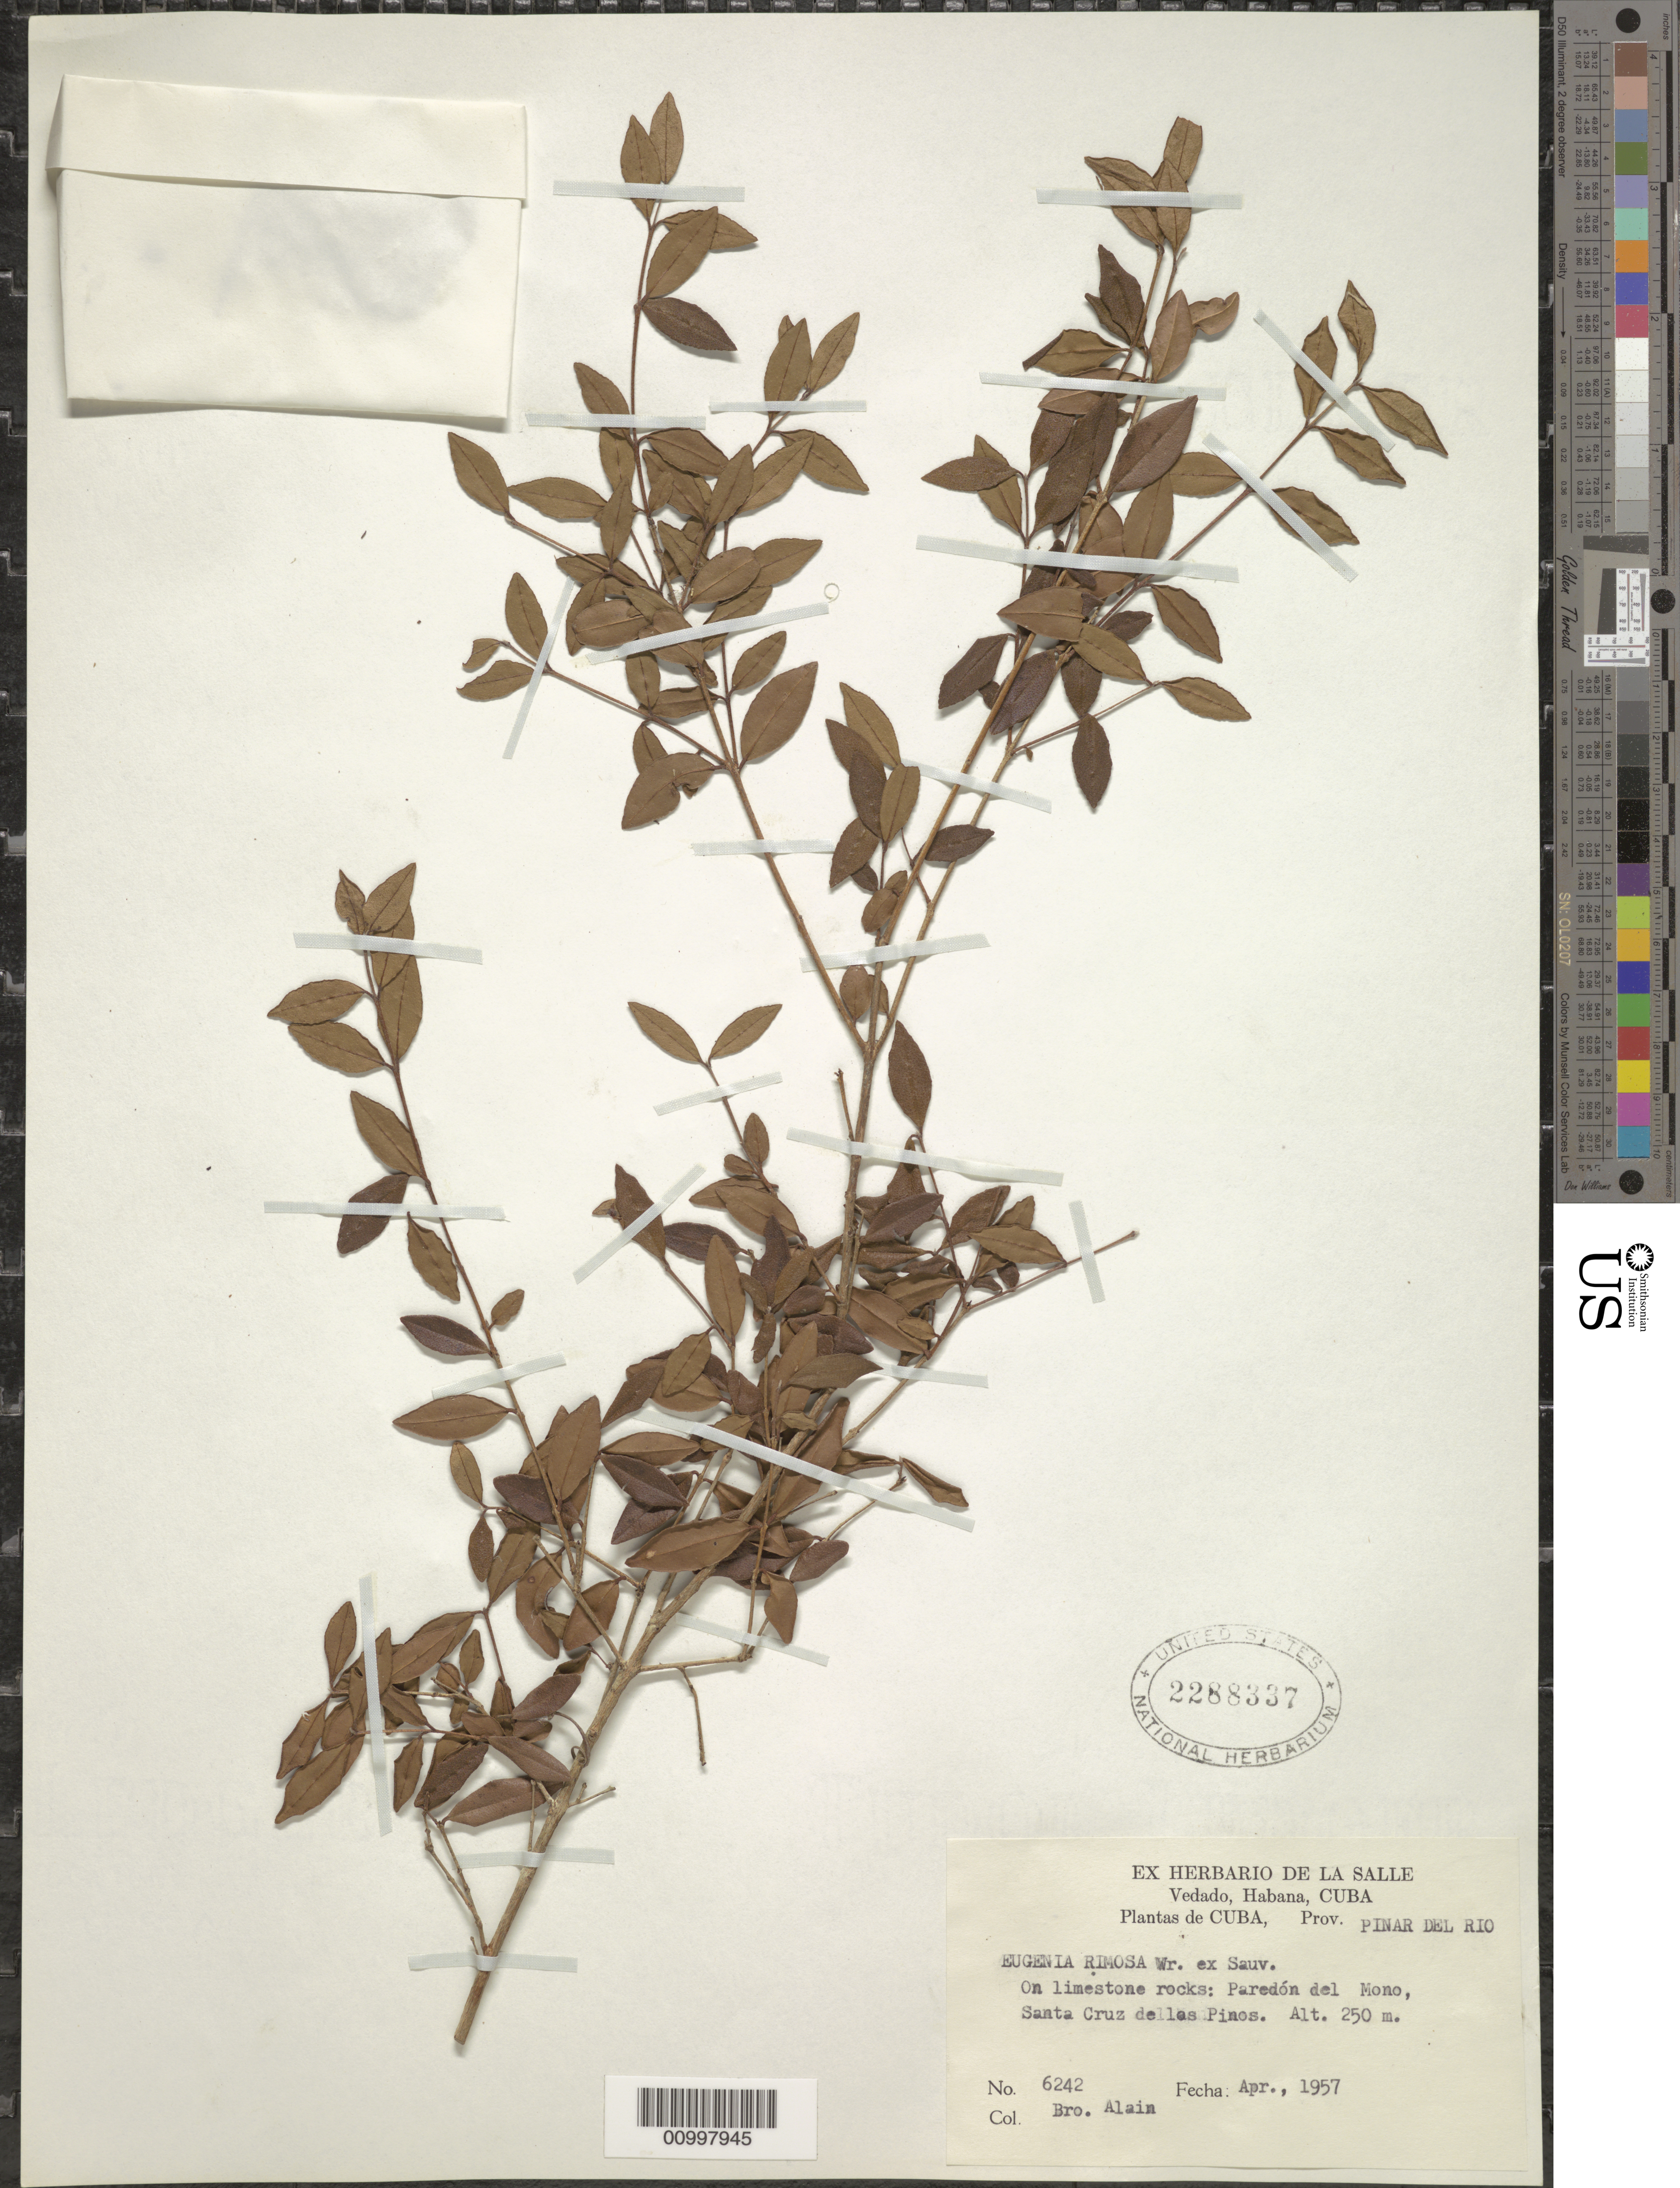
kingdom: Plantae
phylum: Tracheophyta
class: Magnoliopsida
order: Myrtales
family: Myrtaceae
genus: Eugenia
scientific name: Eugenia rimosa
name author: C. Wright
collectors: A. H. Liogier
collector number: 6242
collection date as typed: Apr 1957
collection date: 1957-04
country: Cuba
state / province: Pinar del Rio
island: Cuba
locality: Paredón del Mono, Santa Cruz de los Pinos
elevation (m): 250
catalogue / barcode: US 2288337